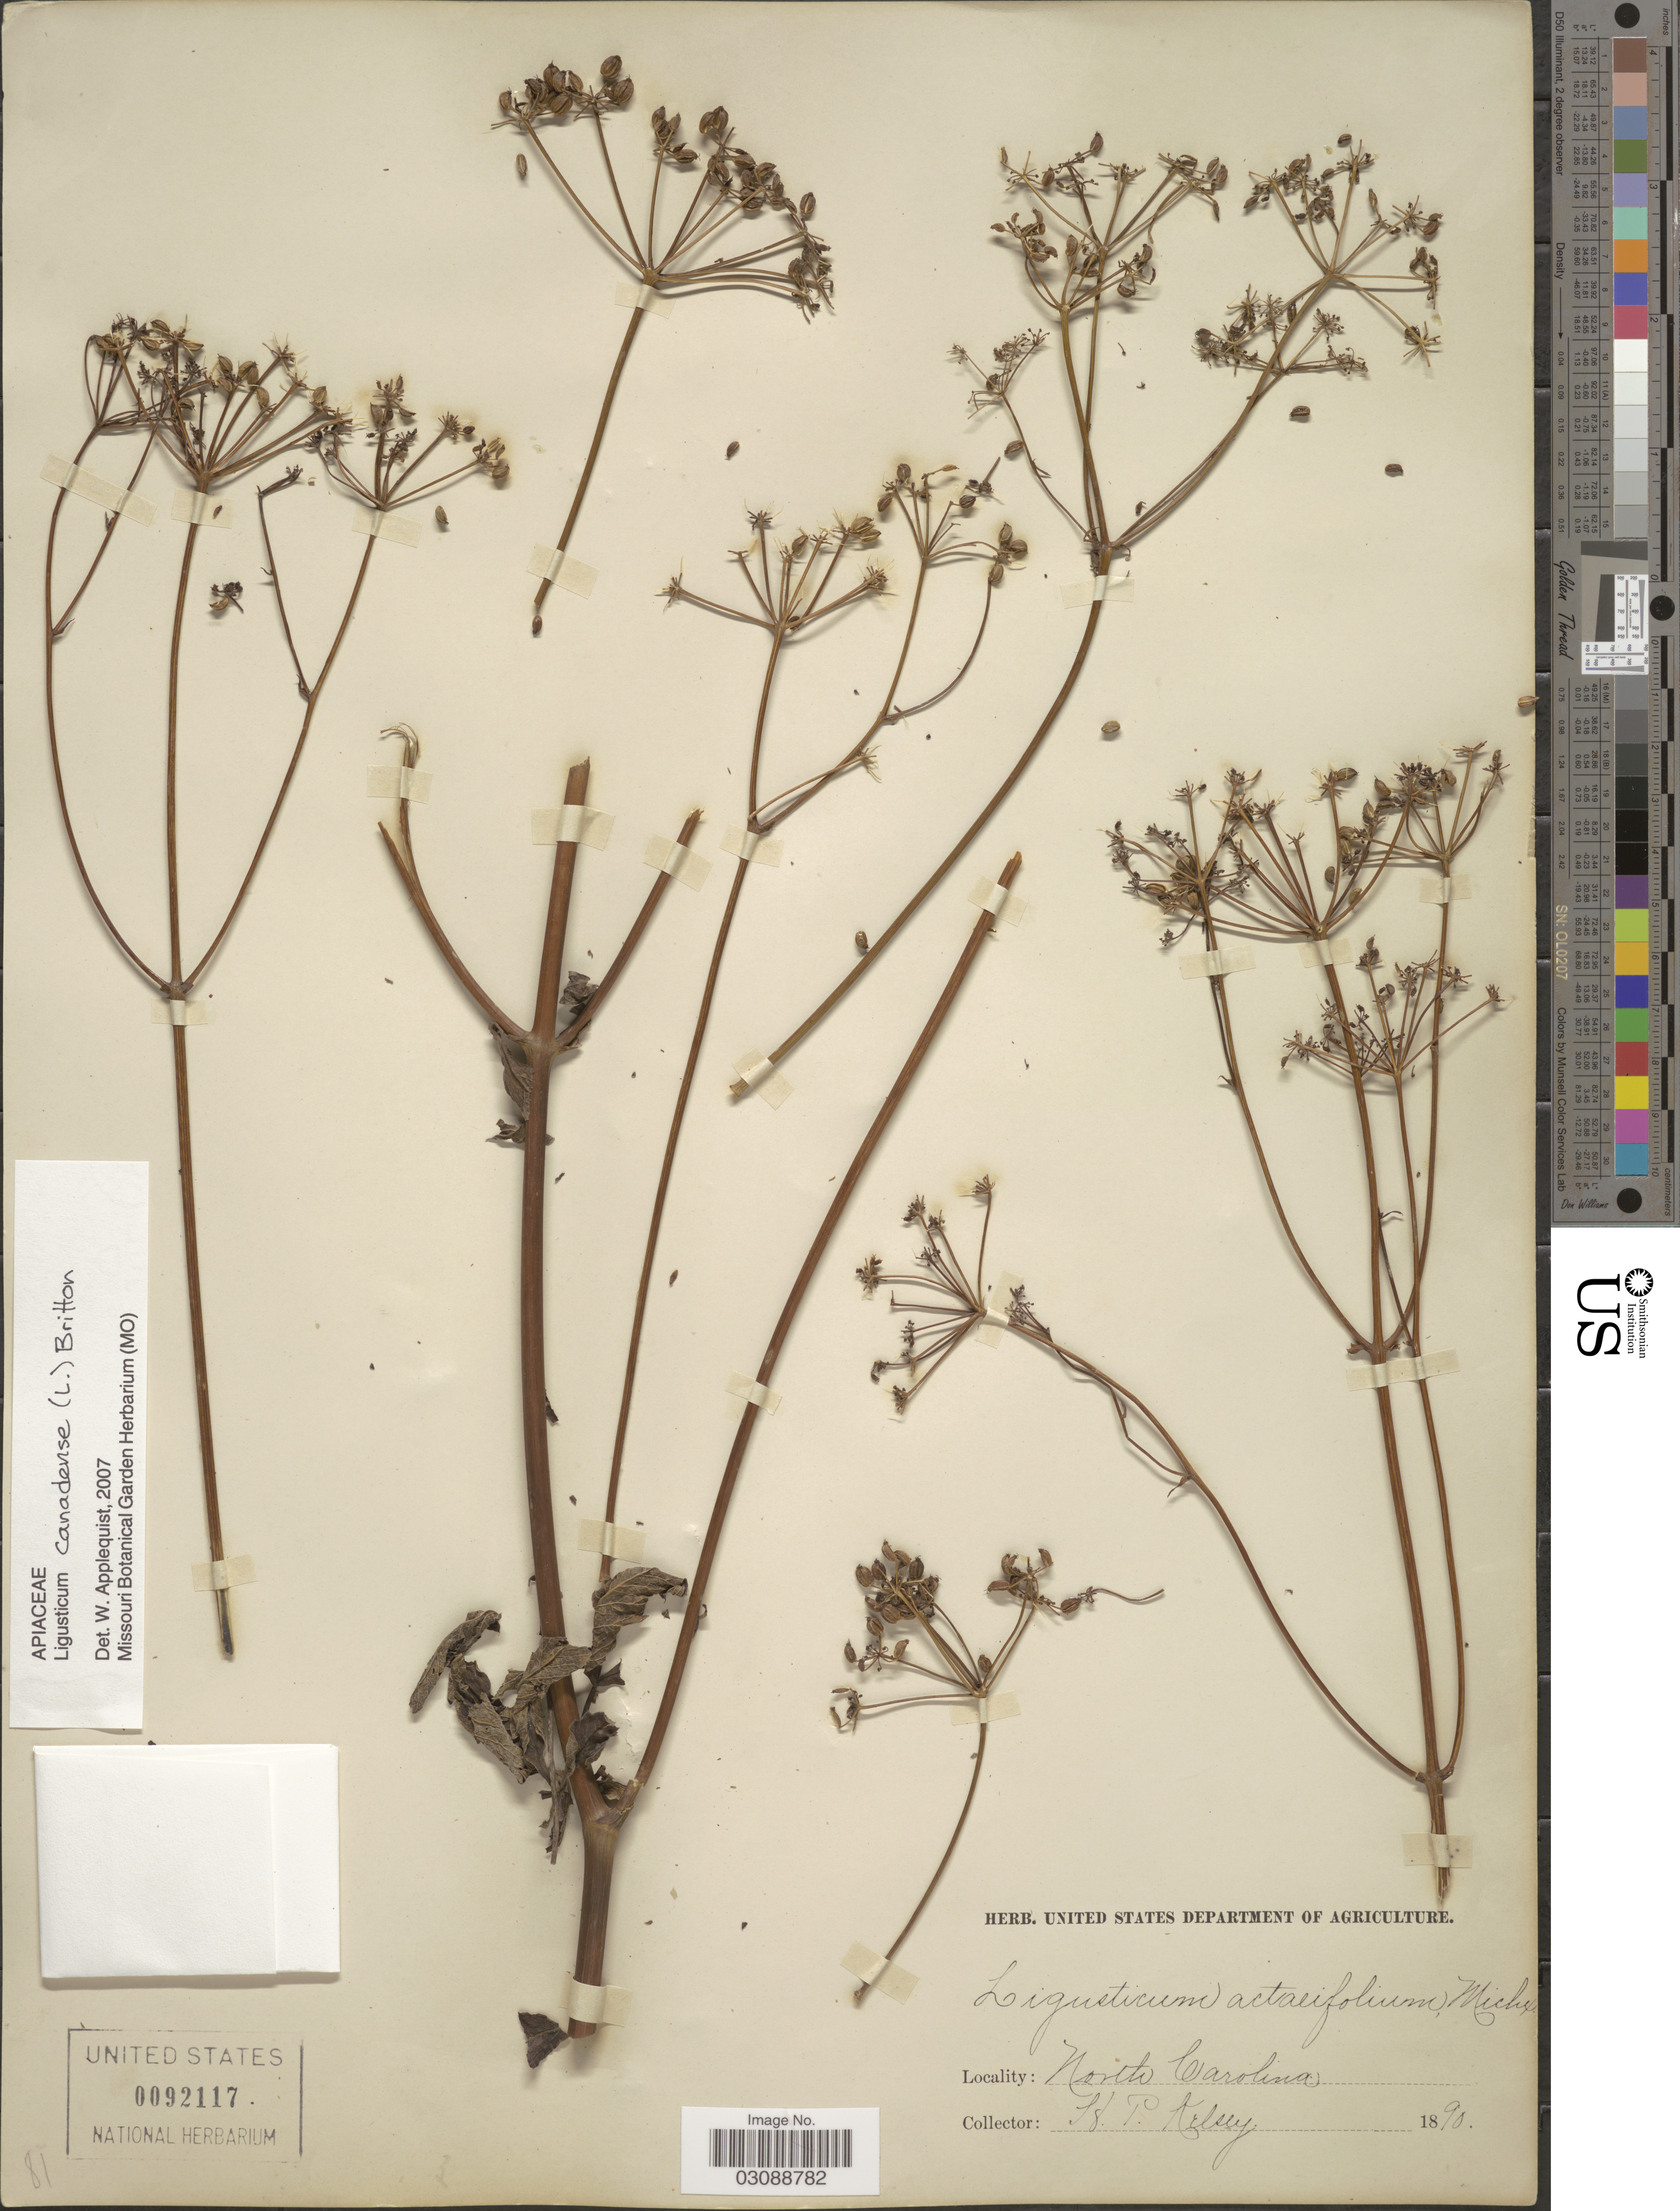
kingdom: Plantae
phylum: Tracheophyta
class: Magnoliopsida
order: Apiales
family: Apiaceae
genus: Ligusticum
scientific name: Ligusticum canadense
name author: (L.) Britton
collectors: H. Kelsey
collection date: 1890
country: United States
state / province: North Carolina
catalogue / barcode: US 92117